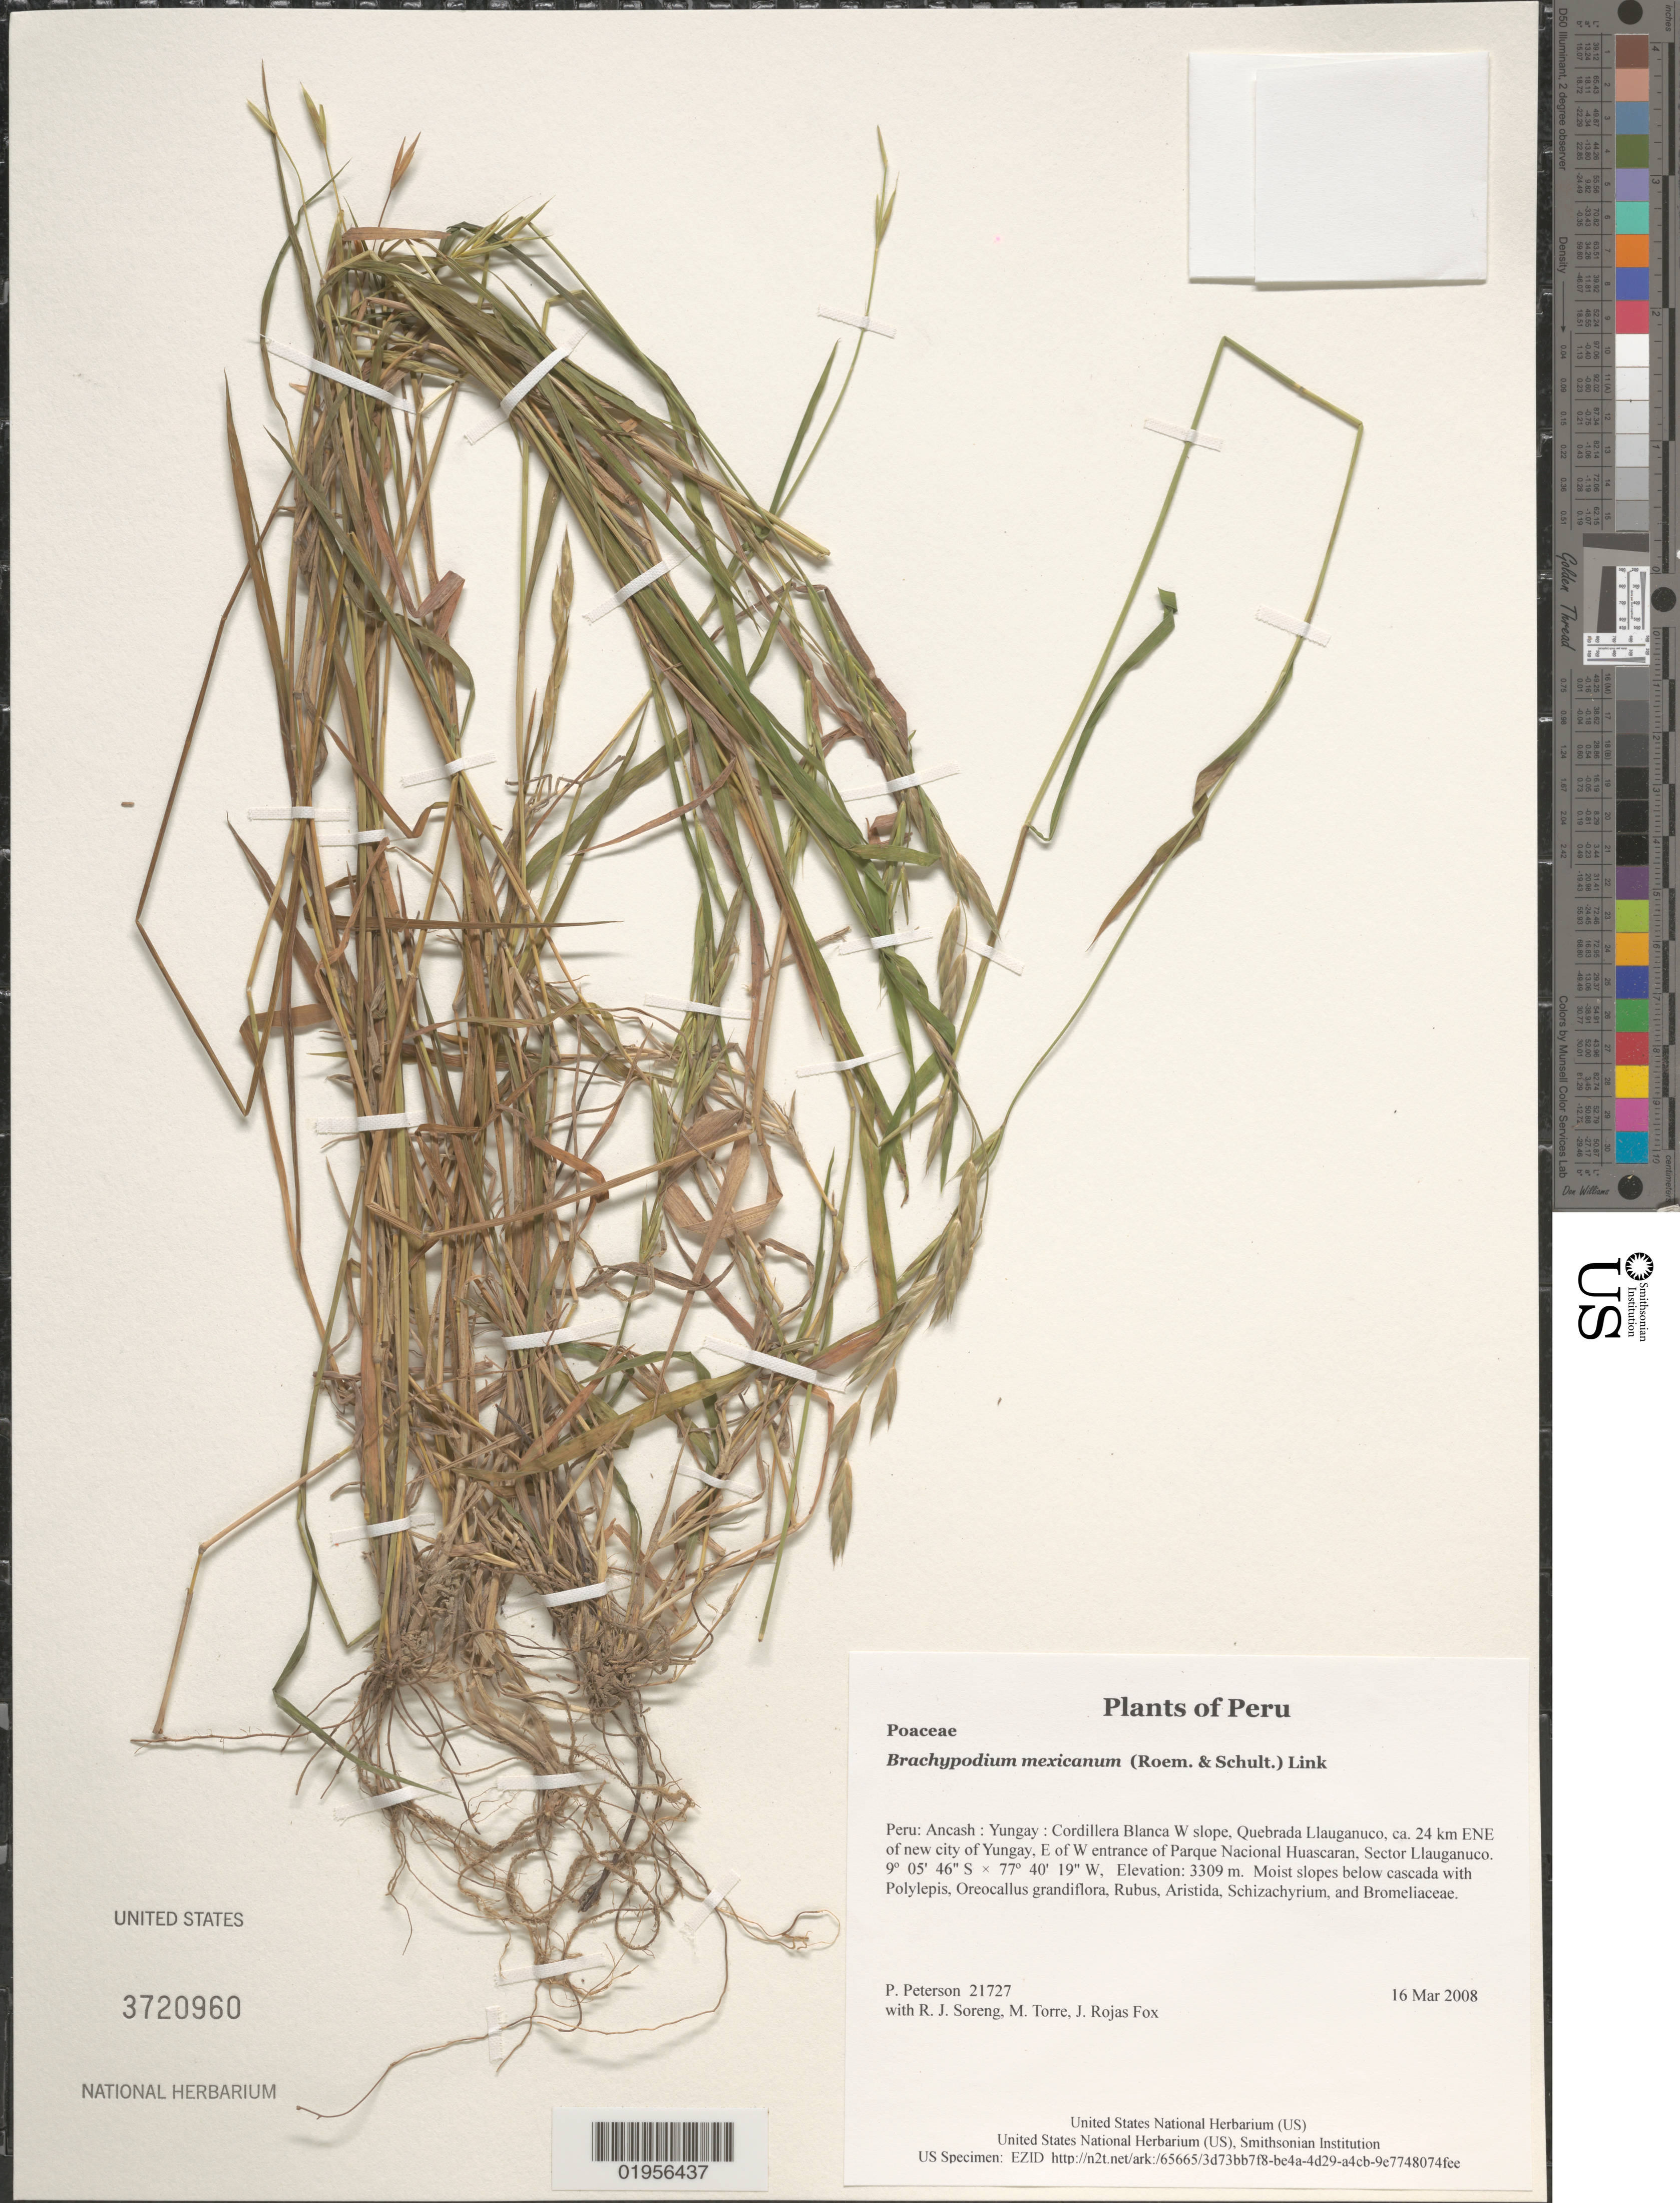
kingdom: Plantae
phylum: Tracheophyta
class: Liliopsida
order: Poales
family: Poaceae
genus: Brachypodium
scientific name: Brachypodium mexicanum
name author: (Roem. & Schult.) Link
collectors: P. M. Peterson, R. J. Soreng, M. Torre & J. Rojas Fox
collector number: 21727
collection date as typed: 16 Mar 2008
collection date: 2008-03-16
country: Peru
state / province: Ancash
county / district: Yungay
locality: Cordillera Blanca W slope, Quebrada Llauganuco, ca. 24 km ENE of new city of Yungay, E of W entrance of Parque Nacional Huascaran, Sector Llauganuco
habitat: Moist slopes below cascada with Polylepis, Oreocallus grandiflora, Rubus, Aristida, Schizachyrium, and Bromeliaceae.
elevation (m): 3309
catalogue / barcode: US 3720960